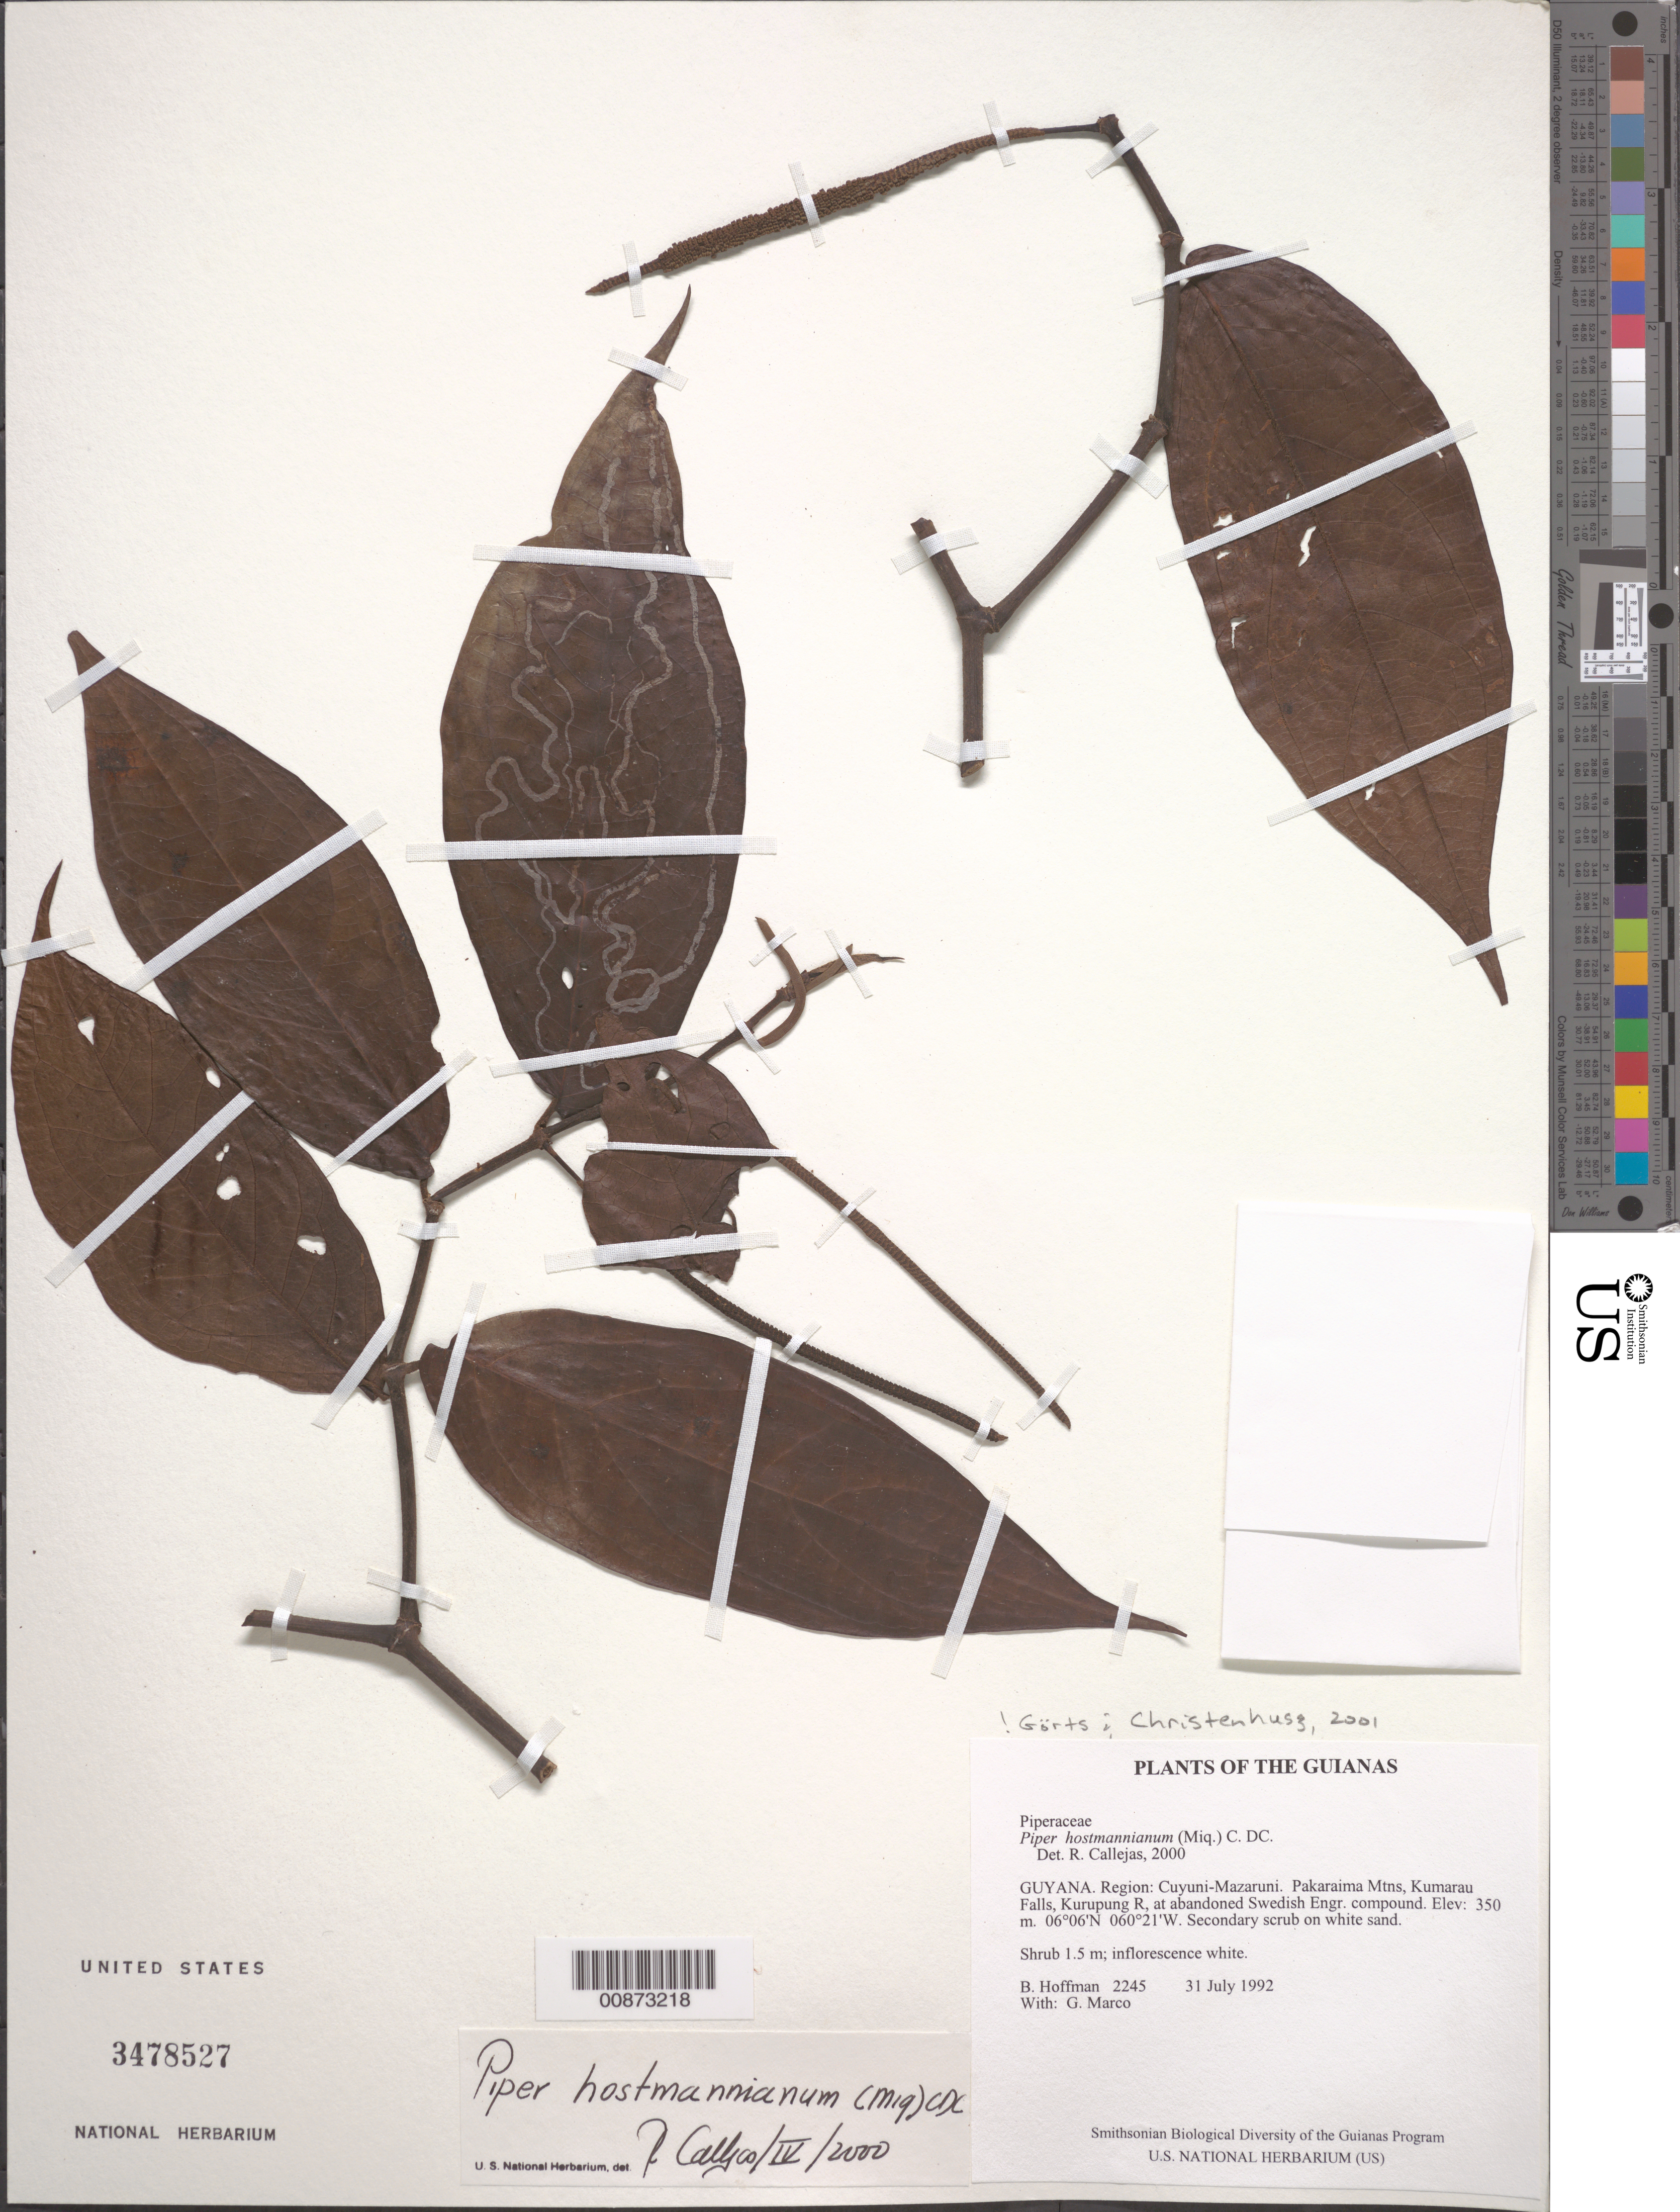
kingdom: Plantae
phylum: Tracheophyta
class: Magnoliopsida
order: Piperales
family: Piperaceae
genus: Piper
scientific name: Piper hostmannianum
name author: (Miq.) C. DC.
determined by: Görts-van Rijn, A. R.; Christenhusz, M. J.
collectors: B. Hoffman & G. Marco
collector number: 2245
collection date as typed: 31 July 1992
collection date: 1992-07-31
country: Guyana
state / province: Cuyuni-Mazaruni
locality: Pakaraima Mountains, Kurupung River; Kumarau Falls; abandoned Swedish engineering compound, "topside" camp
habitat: Secondary scrub on white sand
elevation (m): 350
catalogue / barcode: US 3478527